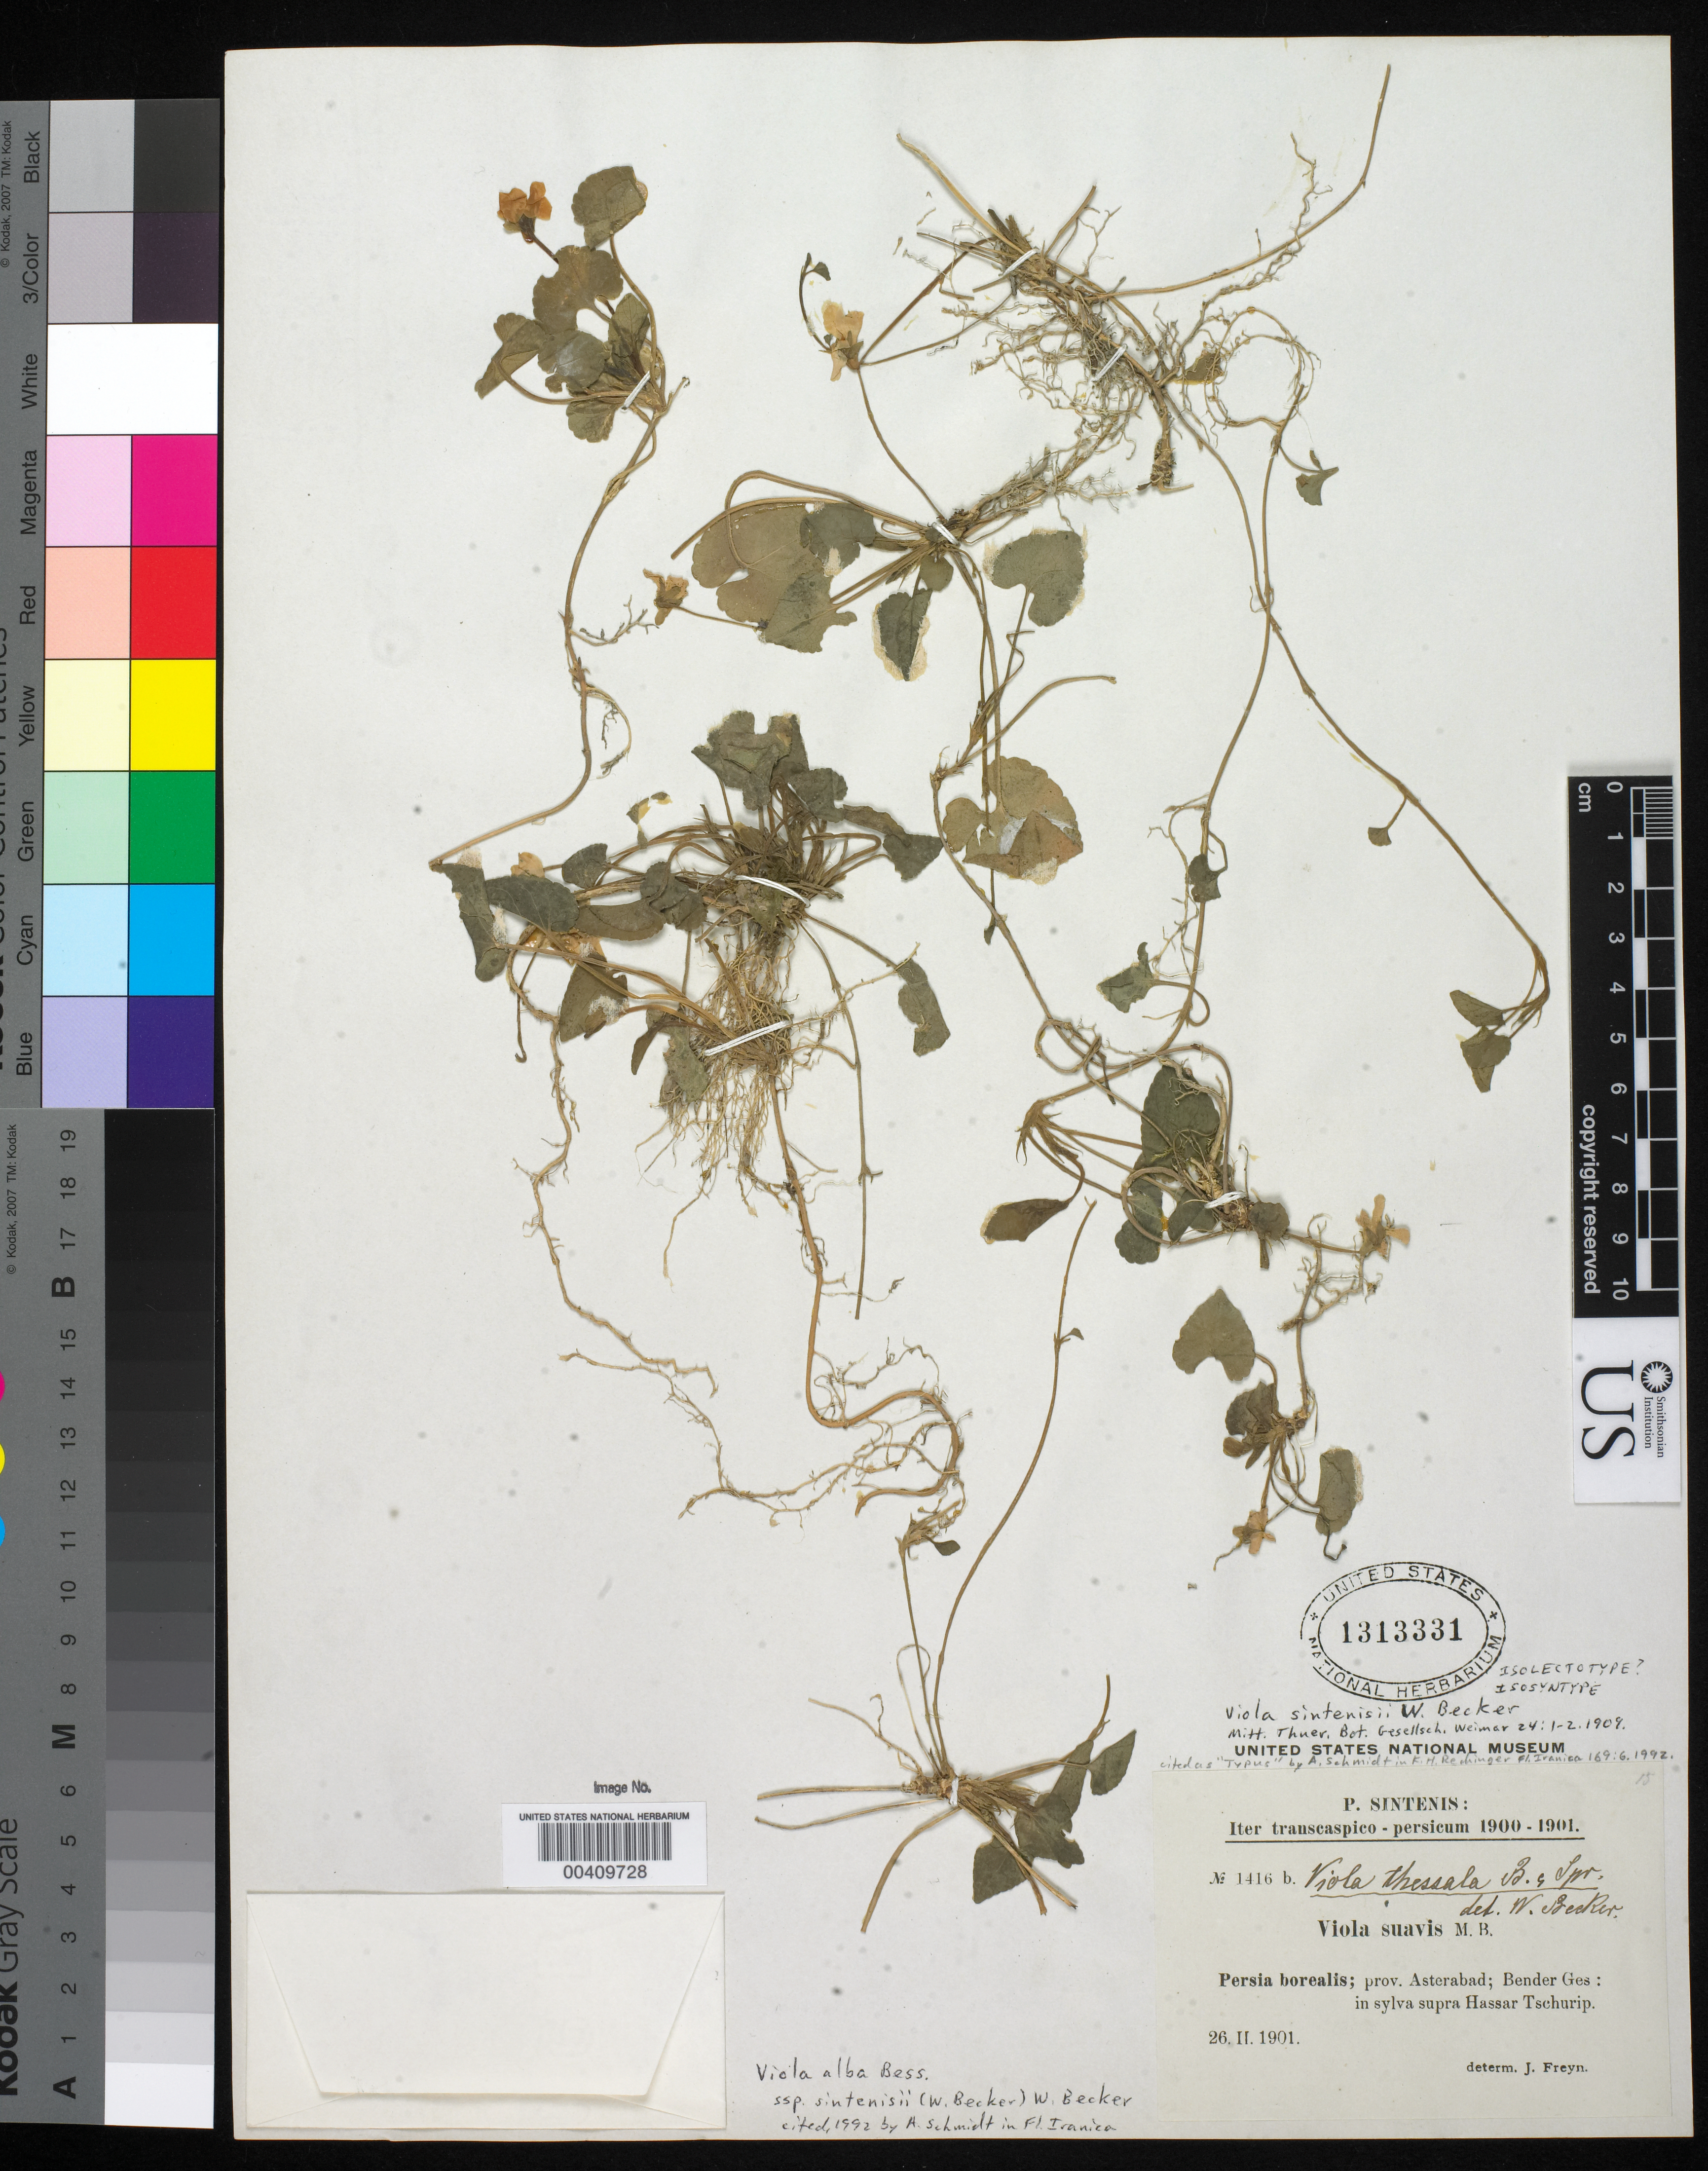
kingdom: Plantae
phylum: Tracheophyta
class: Magnoliopsida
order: Malpighiales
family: Violaceae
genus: Viola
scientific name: Viola sintenisii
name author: W. Becker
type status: Isosyntype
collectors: P. Sintenis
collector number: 1416 b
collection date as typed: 26 Feb 1901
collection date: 1901-02-26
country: Iran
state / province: Mazandaran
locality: Bender ges, in sylva supra Hassert Schurip.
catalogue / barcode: US 1313331